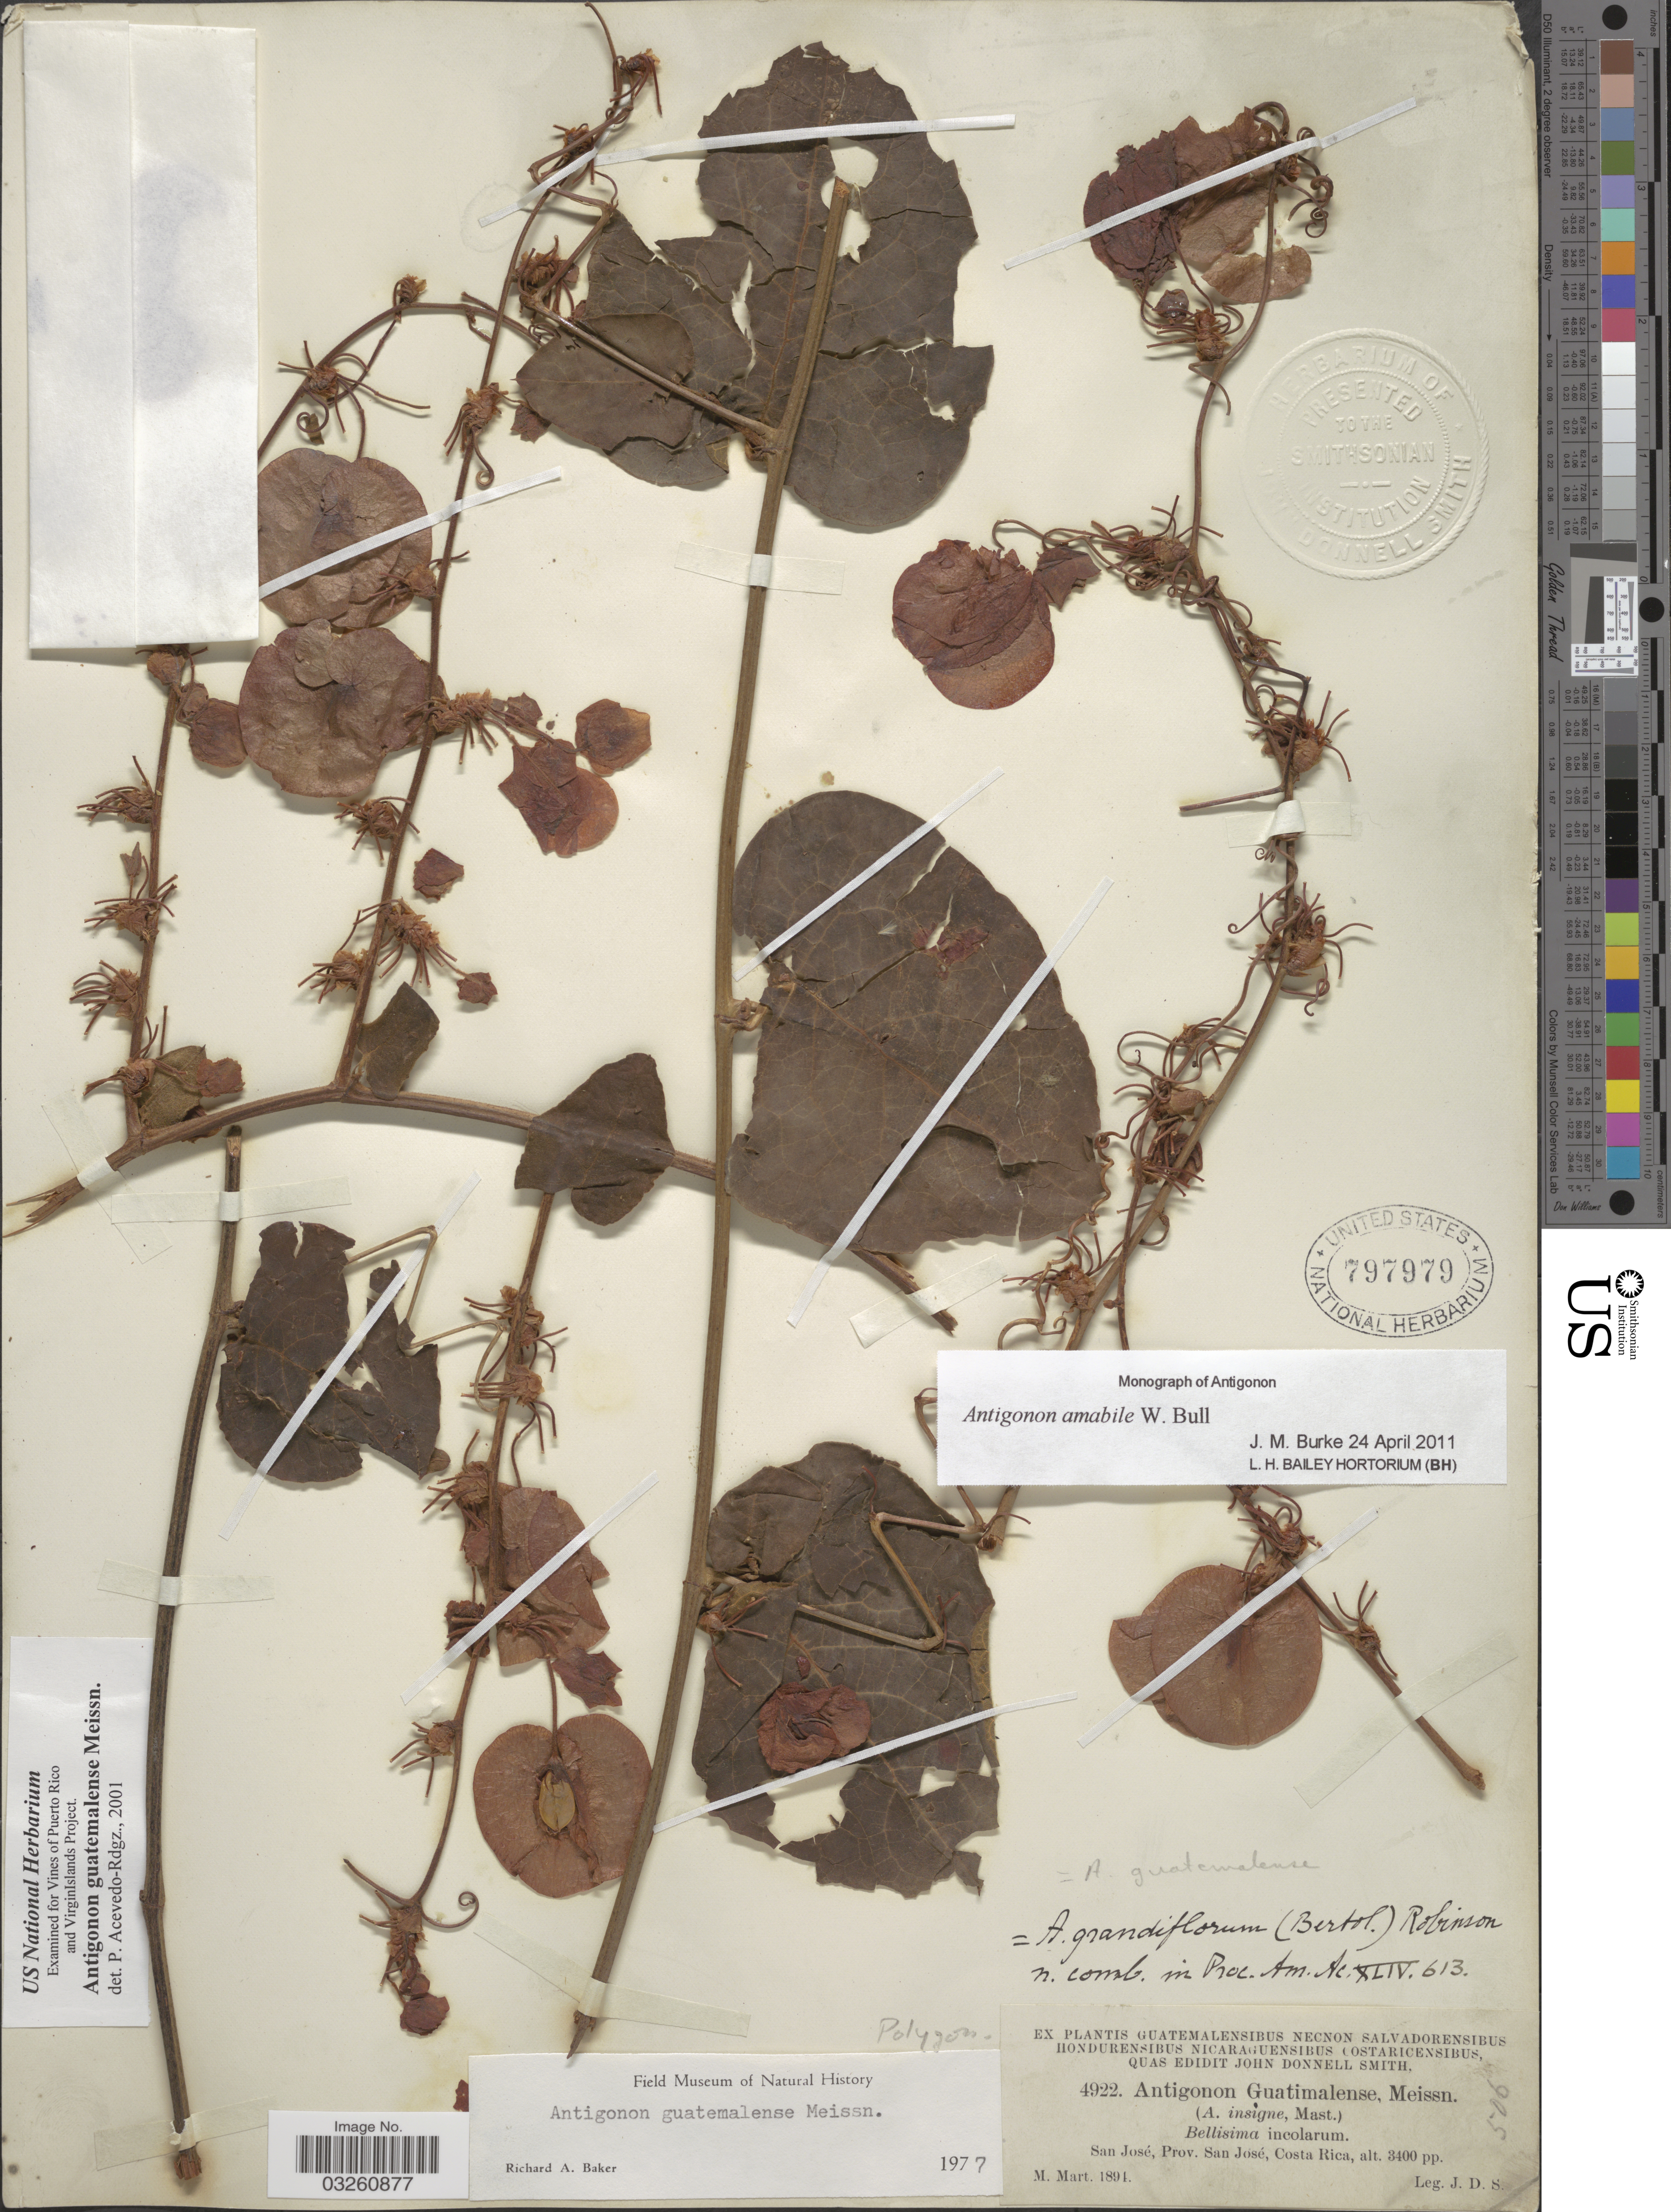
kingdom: Plantae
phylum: Tracheophyta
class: Magnoliopsida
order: Caryophyllales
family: Polygonaceae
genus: Antigonon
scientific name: Antigonon amabile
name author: W. Bull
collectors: J. Donnell Smith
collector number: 4922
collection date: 1891-03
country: Costa Rica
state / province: San José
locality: San José.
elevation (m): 1036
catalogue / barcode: US 797979